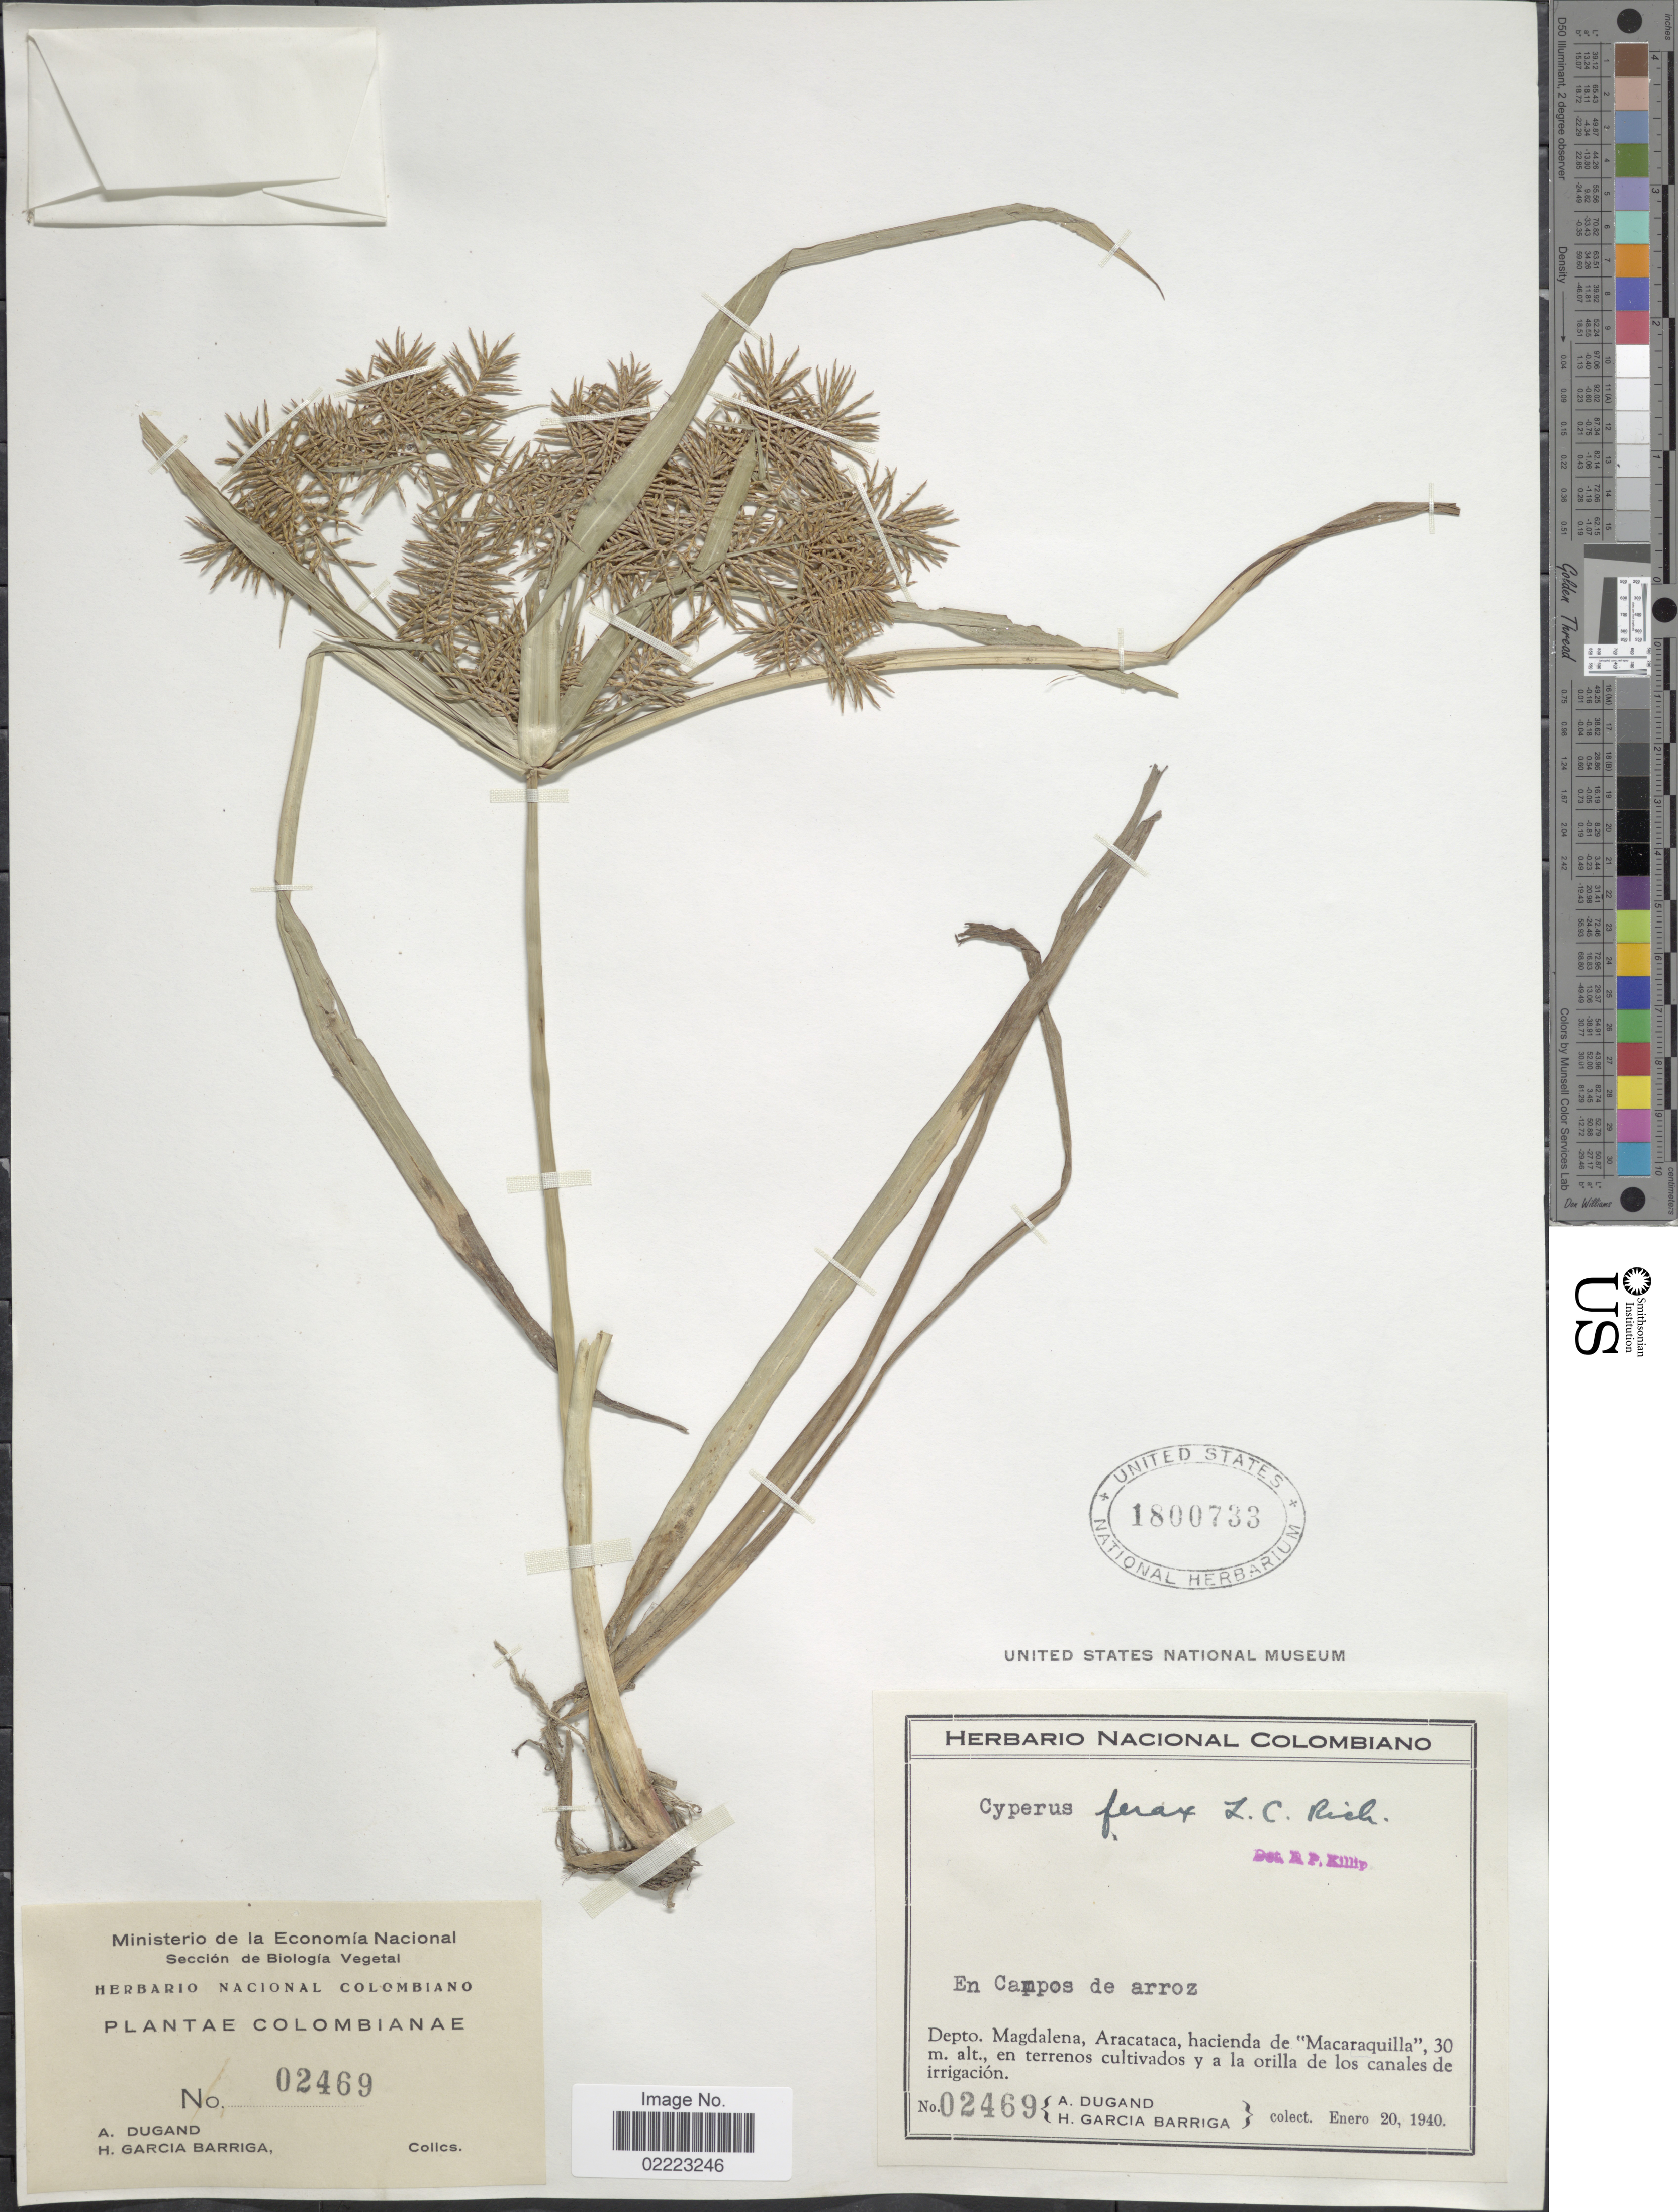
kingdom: Plantae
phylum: Tracheophyta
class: Liliopsida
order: Poales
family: Cyperaceae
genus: Cyperus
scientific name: Cyperus odoratus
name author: L.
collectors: A. Dugand & H. García Barriga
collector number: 02469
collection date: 1940-01-20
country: Colombia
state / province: Magdalena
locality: En Campos de arroz, Depto. Magdalena, Aracataca, hacienda de 'Macaraquilla', en terrenos cultivados y a la orilla de los canales de irrigación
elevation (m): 30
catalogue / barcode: US 1800733